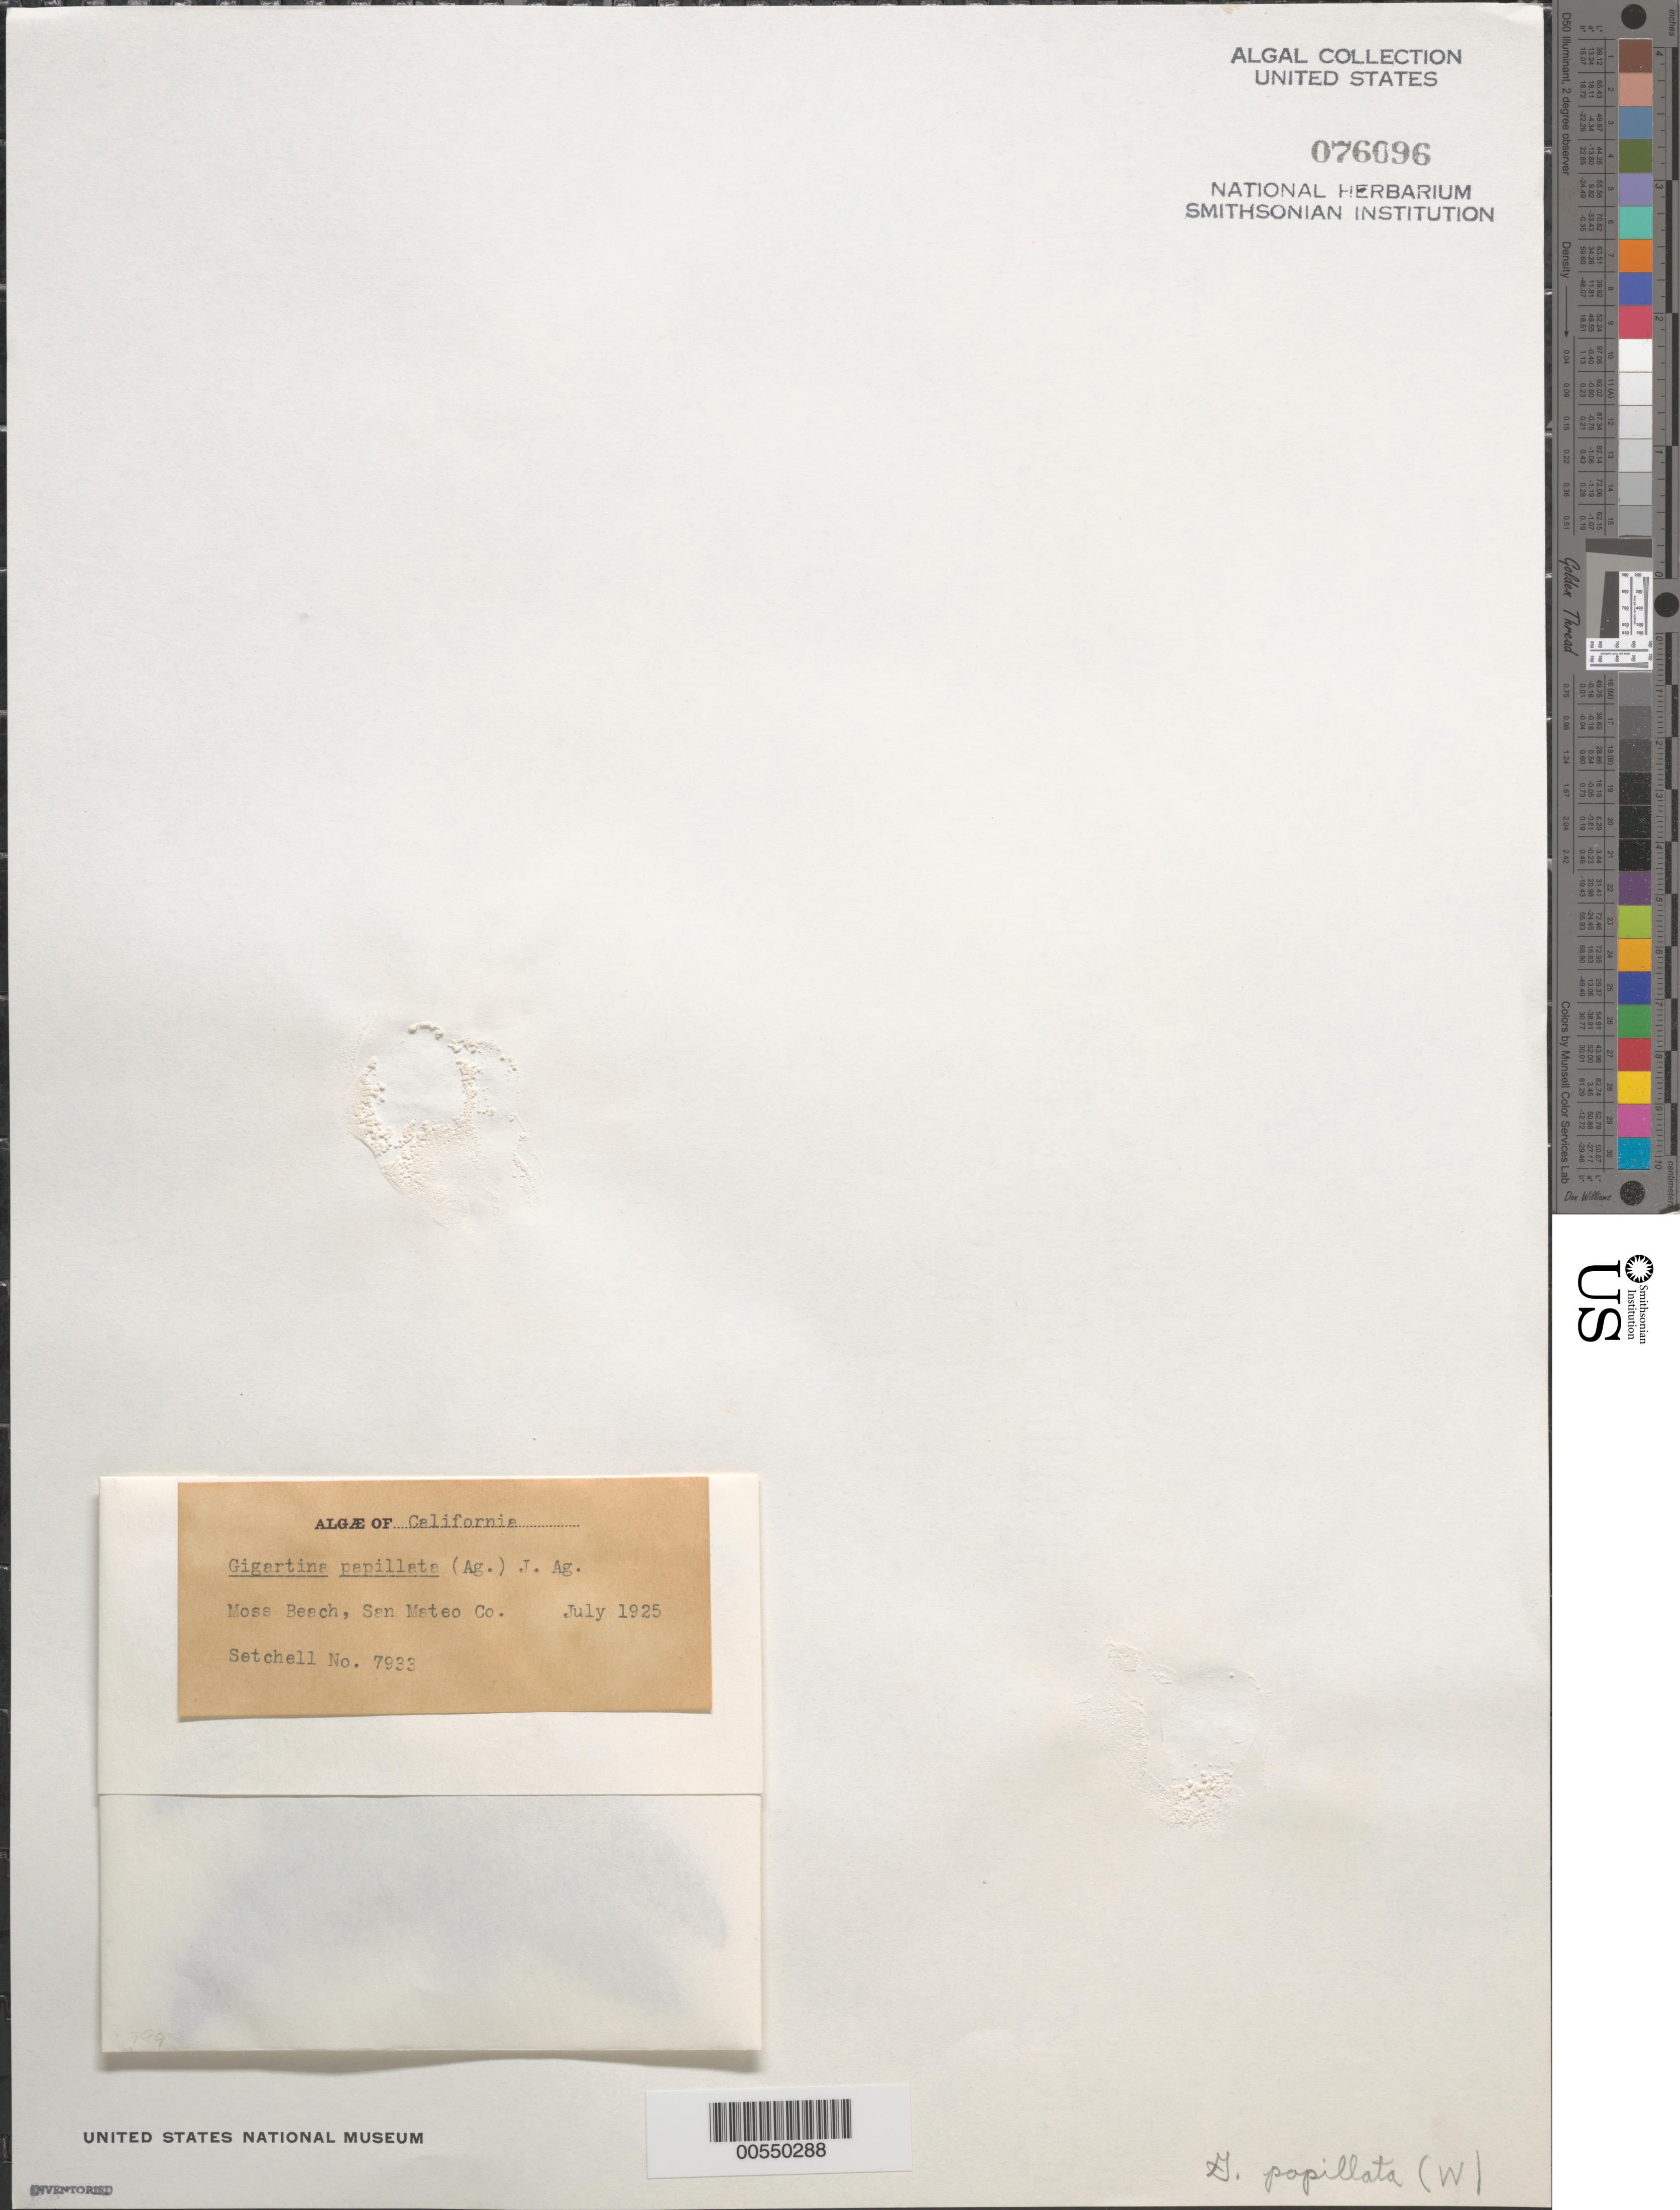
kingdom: Plantae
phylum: Rhodophyta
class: Florideophyceae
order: Gigartinales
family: Phyllophoraceae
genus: Mastocarpus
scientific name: Mastocarpus papillatus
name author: (C. Agardh) Kütz.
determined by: Algae name updating Project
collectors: W. Setchell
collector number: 7933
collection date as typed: Jul 1925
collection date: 1925-07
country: United States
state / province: California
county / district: San Mateo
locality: Moss Beach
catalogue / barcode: US 76096